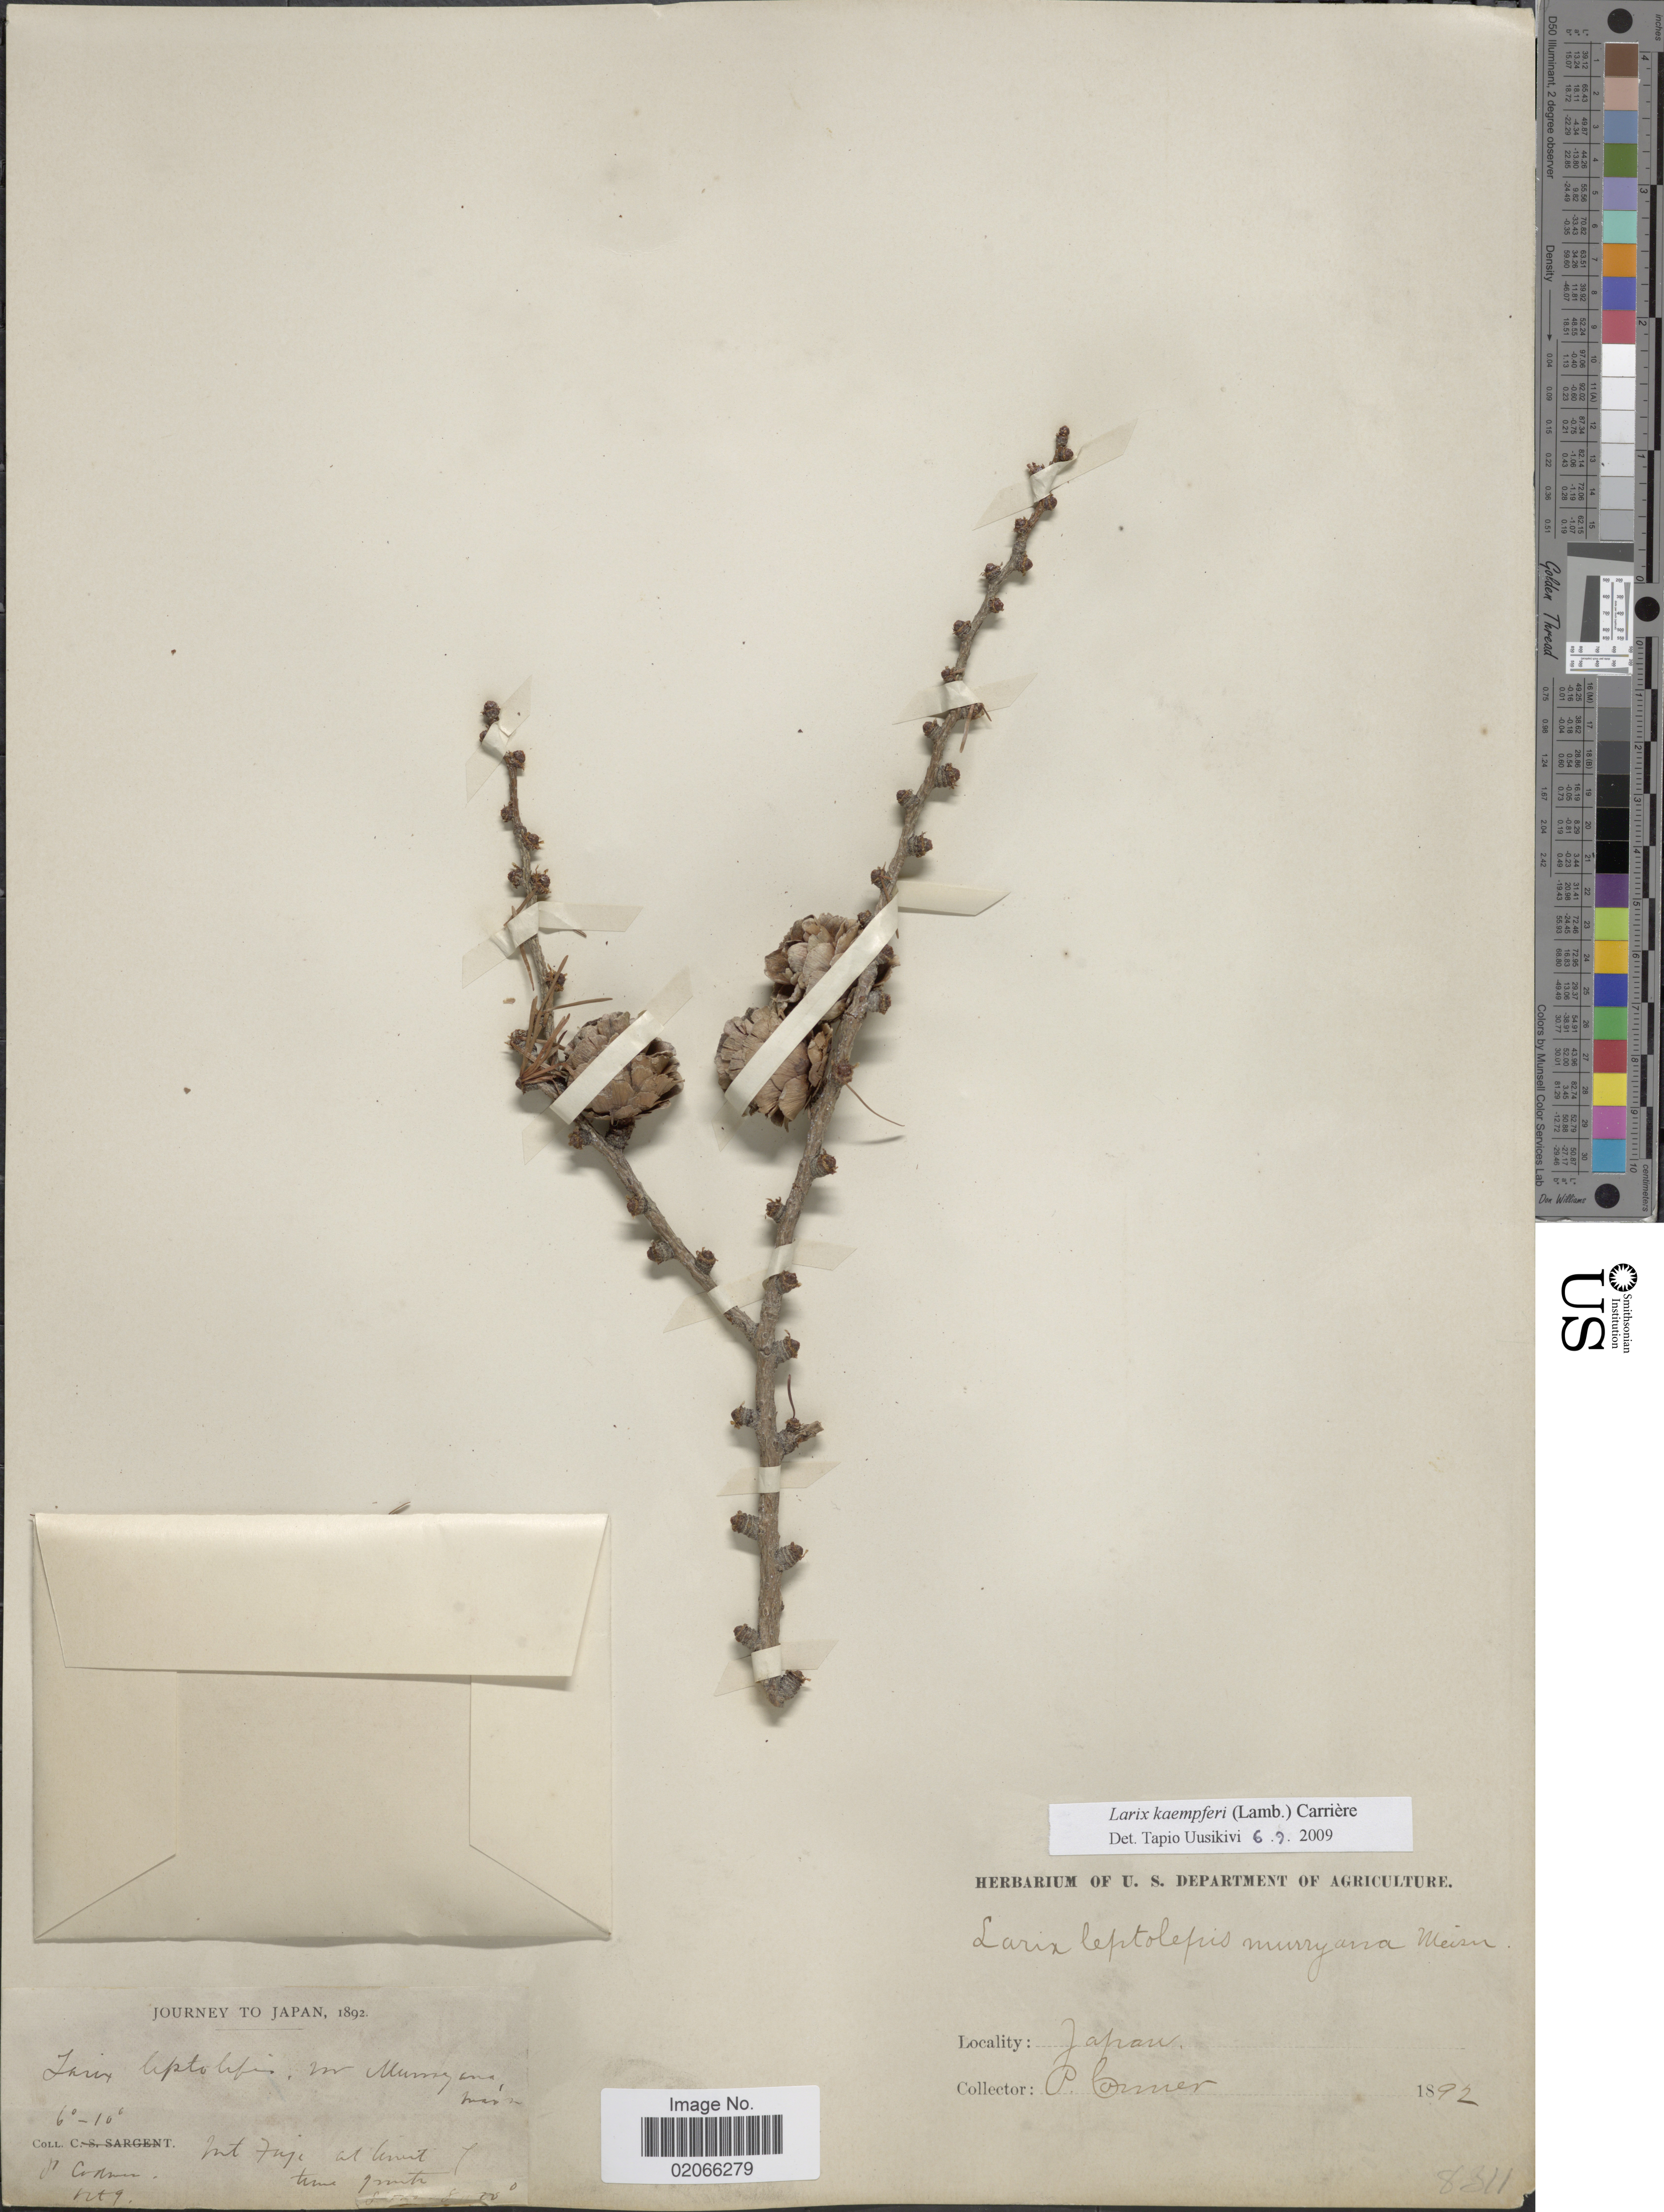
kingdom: Plantae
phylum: Tracheophyta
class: Pinopsida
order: Pinales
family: Pinaceae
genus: Larix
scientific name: Larix kaempferi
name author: (Lamb.) Carrière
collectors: P. Conner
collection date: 1892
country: Japan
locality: Mt. Fuji, at limit of the growth.